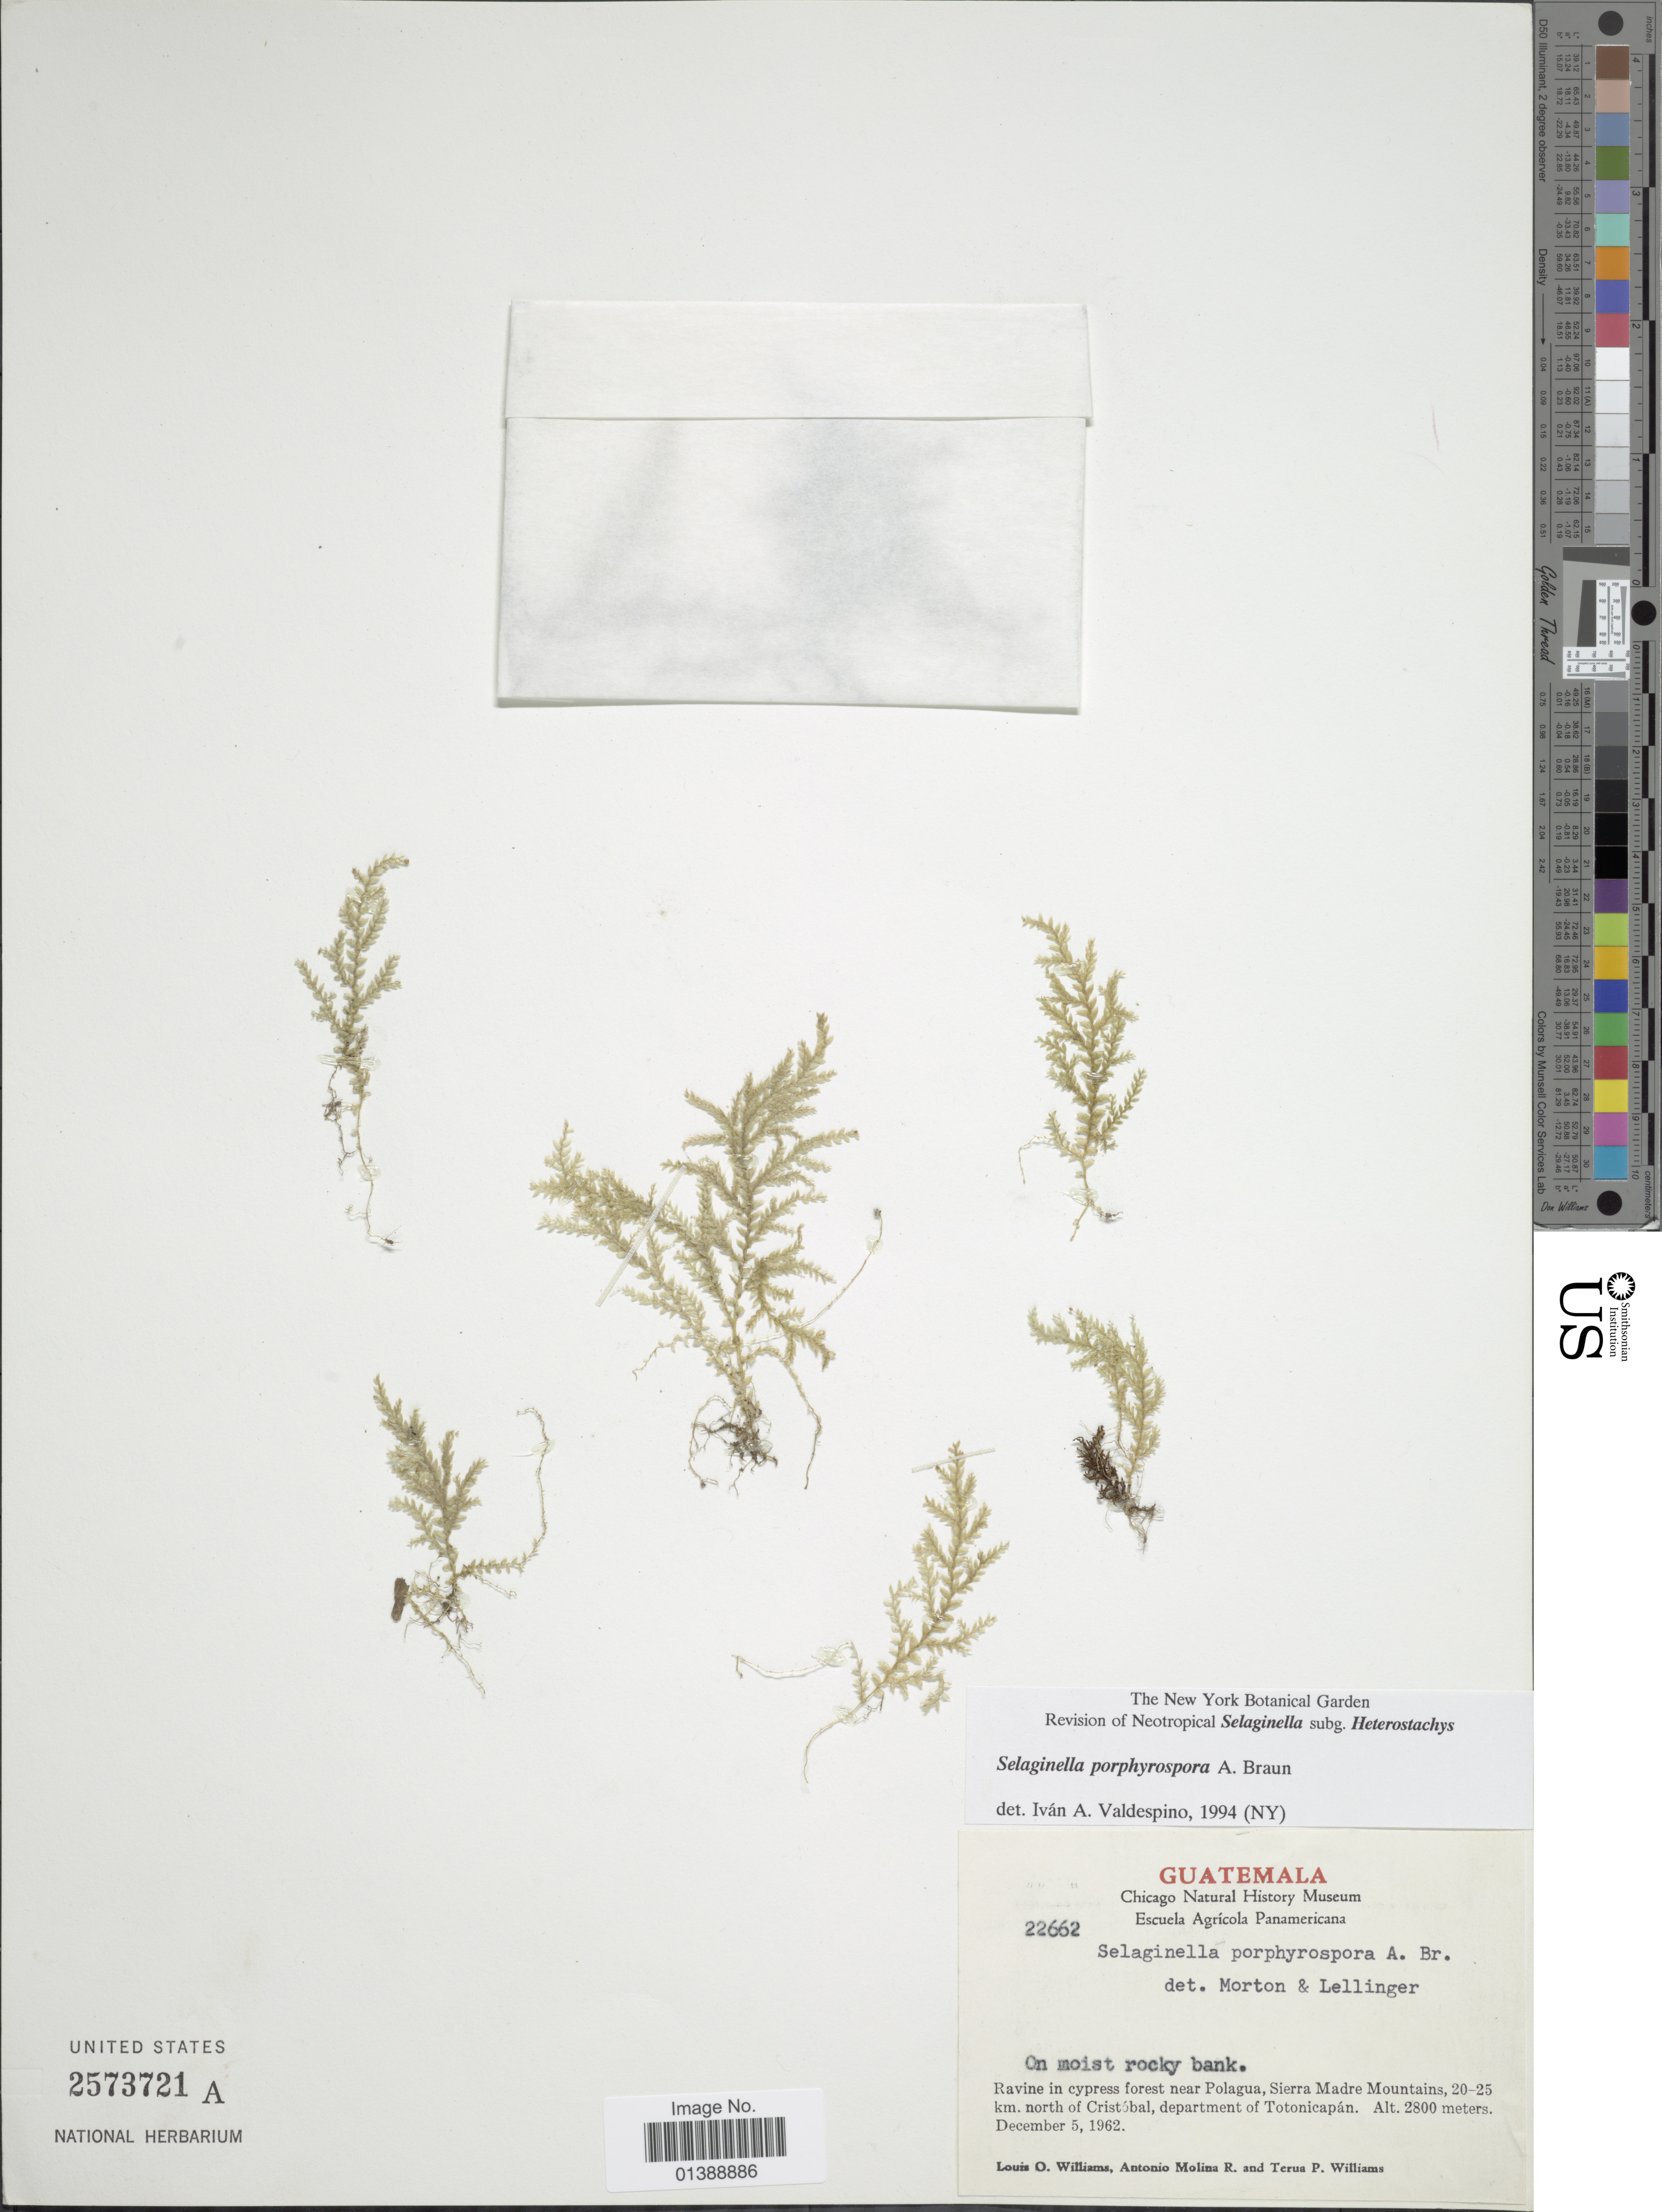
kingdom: Plantae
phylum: Tracheophyta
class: Lycopodiopsida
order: Selaginellales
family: Selaginellaceae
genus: Selaginella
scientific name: Selaginella porphyrospora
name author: A. Braun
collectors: L. O. Williams, A. Molina R. & T. P. Williams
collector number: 22662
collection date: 1962-12-05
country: Guatemala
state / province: Totonicapan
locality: Ravine in cypress forest near Polagua, Sierra Madre Mountains, 20-25 km. north of Cristóbal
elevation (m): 2800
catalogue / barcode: US 2573721A